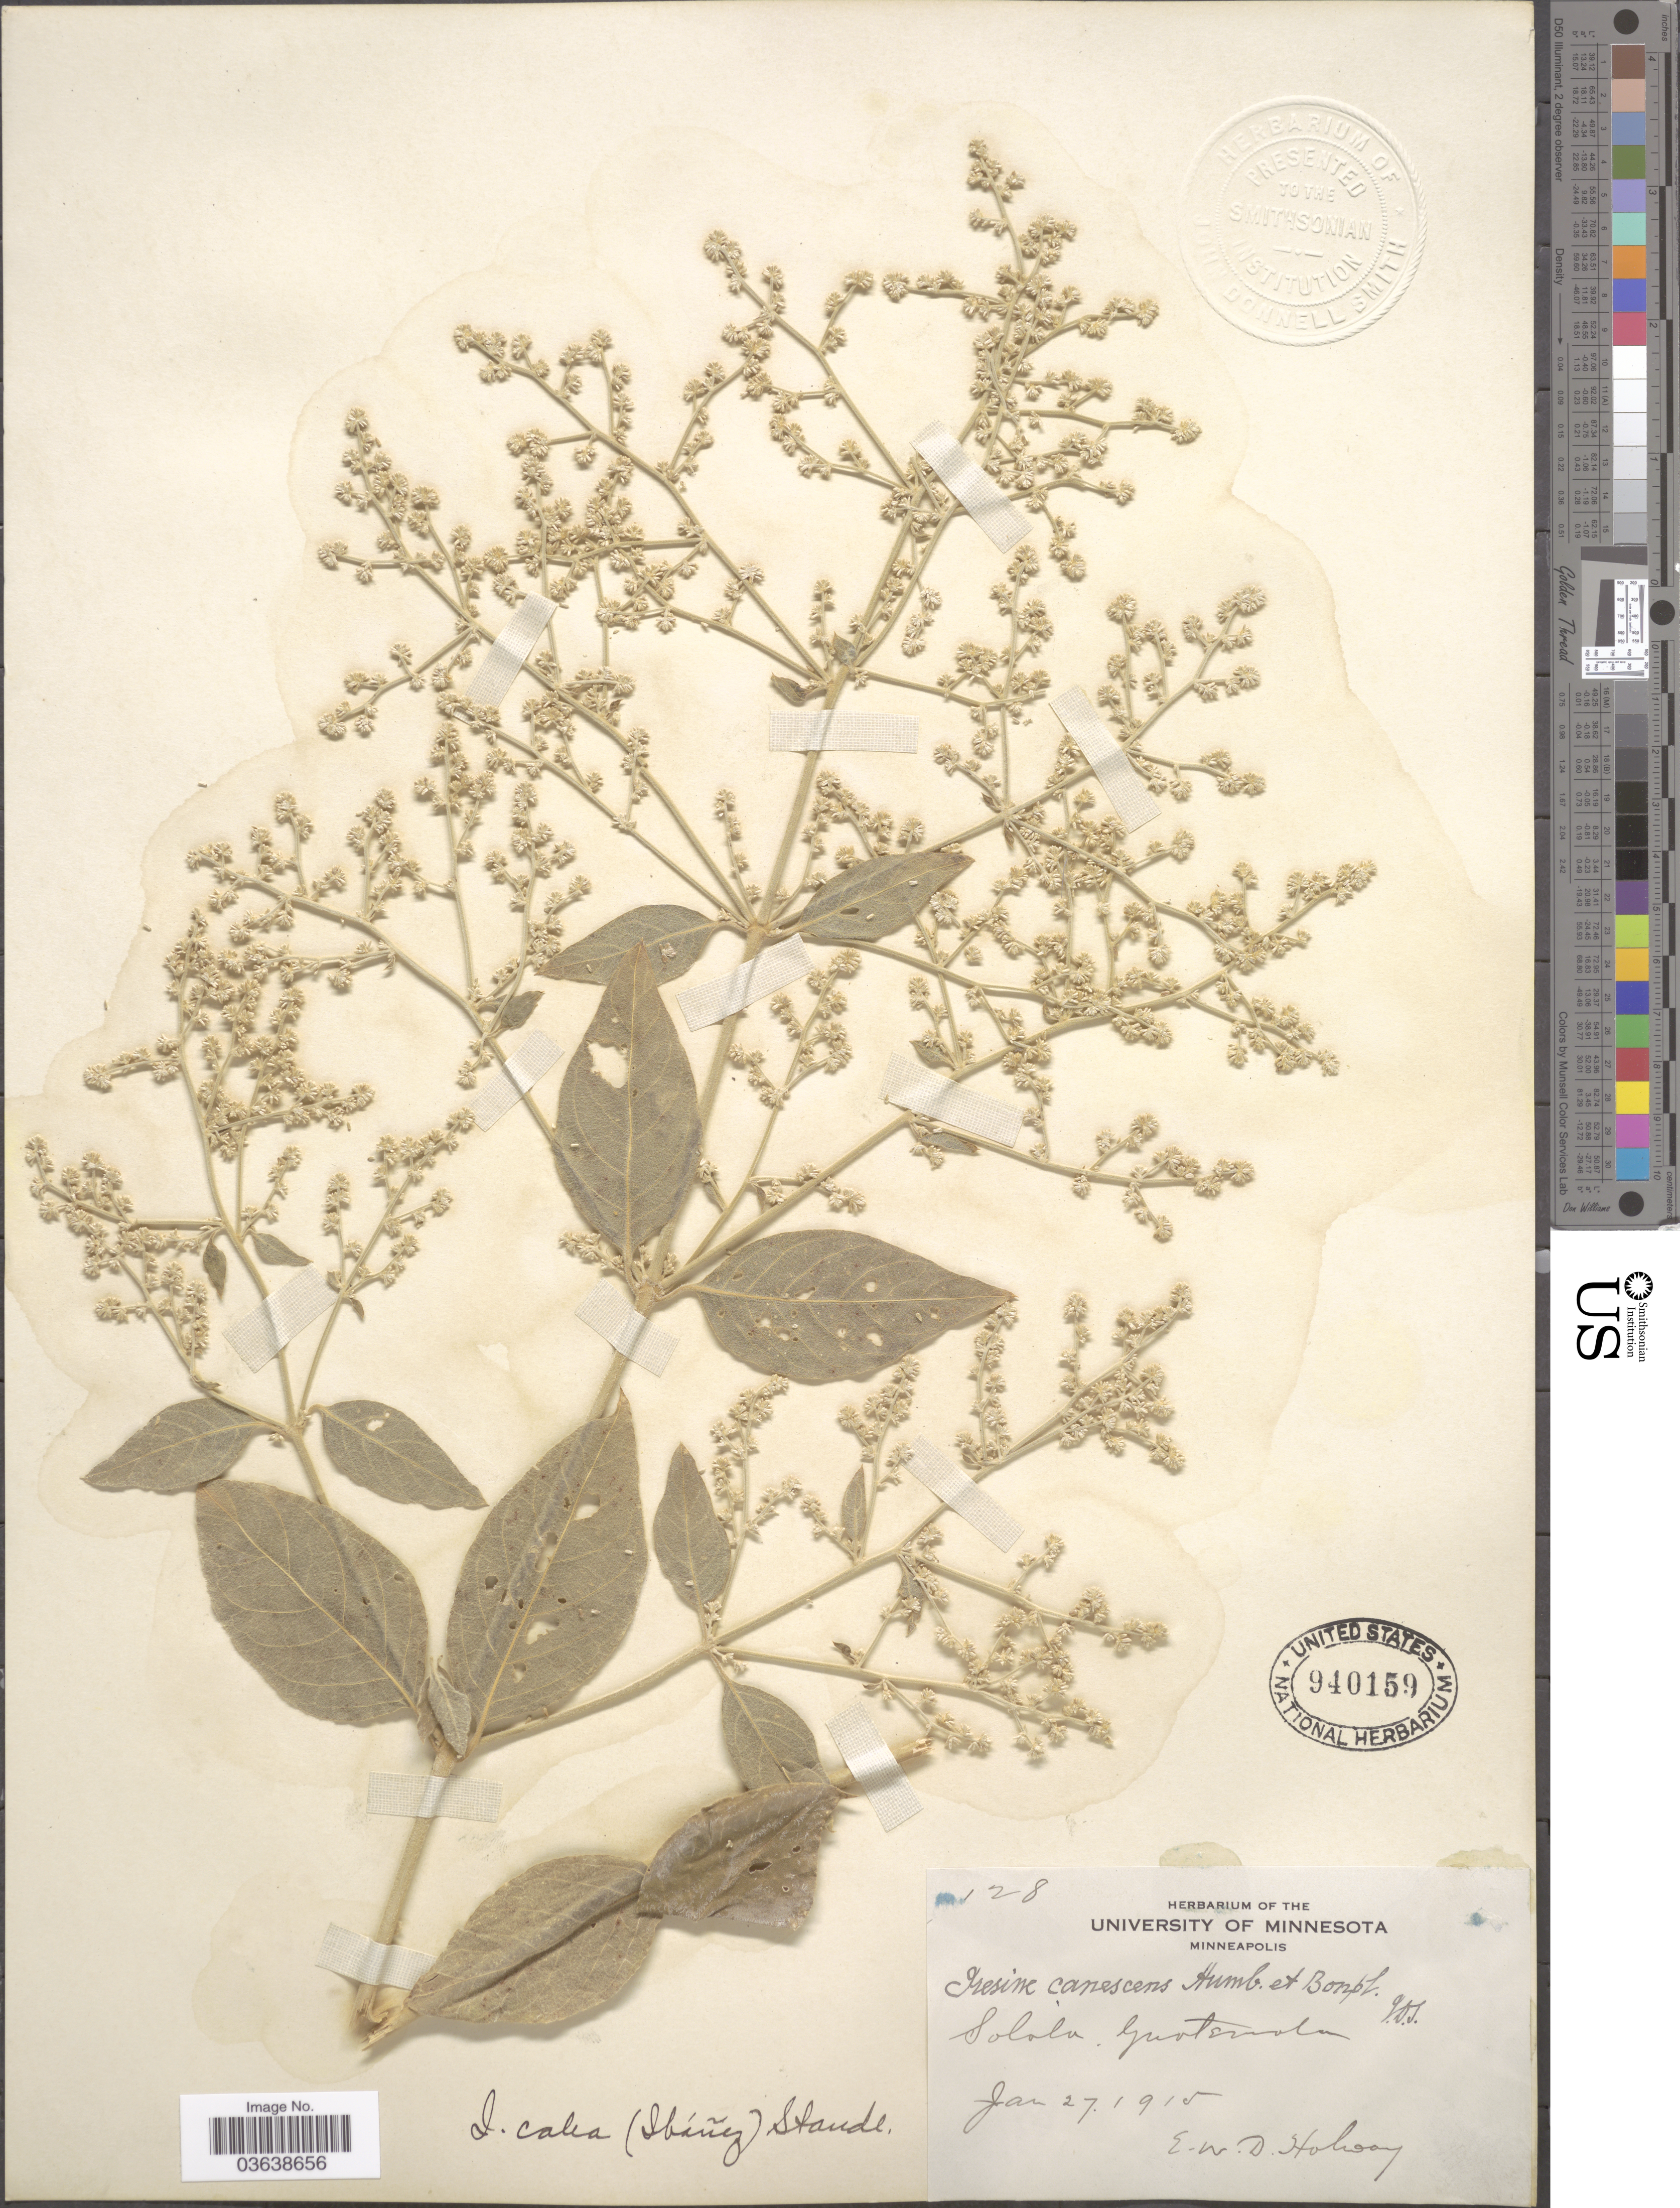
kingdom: Plantae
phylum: Tracheophyta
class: Magnoliopsida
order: Caryophyllales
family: Amaranthaceae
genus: Iresine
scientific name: Iresine calea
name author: (Ibáñez) Standl.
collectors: E. W. D. Holway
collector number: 128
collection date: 1915-01-27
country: Guatemala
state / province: Sololá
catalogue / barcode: US 940159